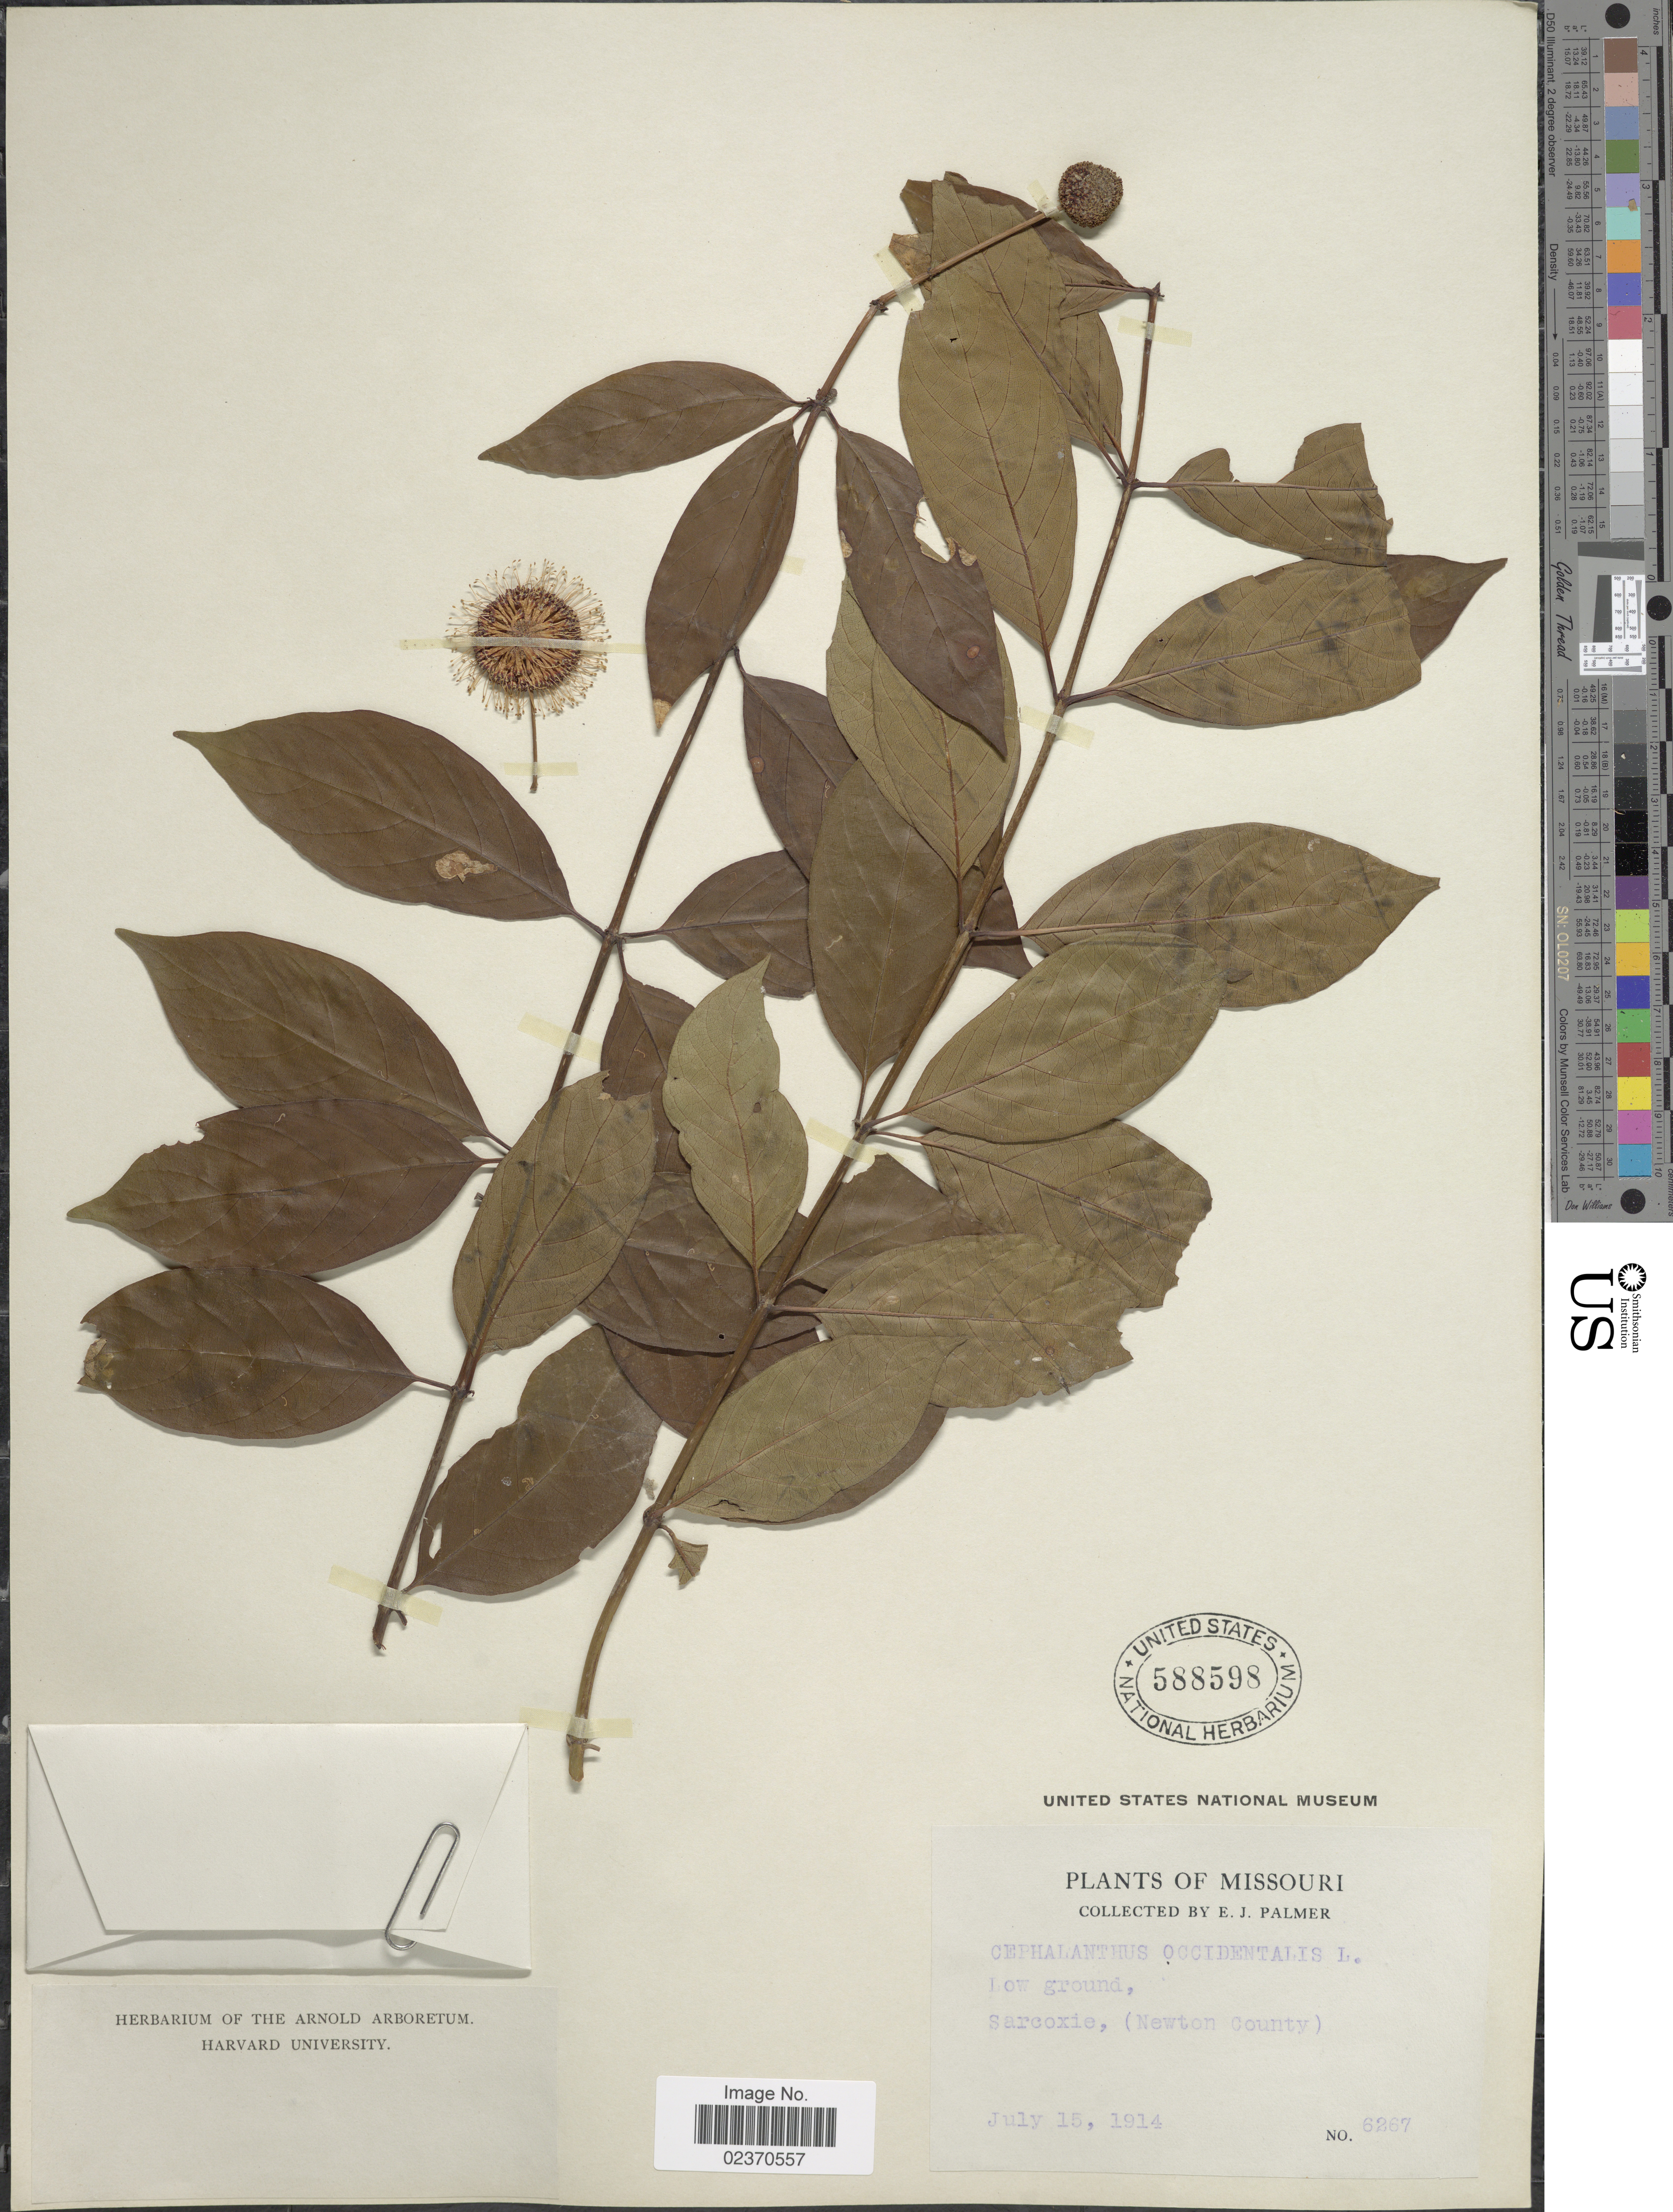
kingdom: Plantae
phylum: Tracheophyta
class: Magnoliopsida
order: Gentianales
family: Rubiaceae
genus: Cephalanthus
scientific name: Cephalanthus occidentalis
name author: L.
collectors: E. J. Palmer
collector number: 6267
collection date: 1914-07-15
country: United States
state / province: Missouri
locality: Sarcoxie (Newton County)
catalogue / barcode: US 588598